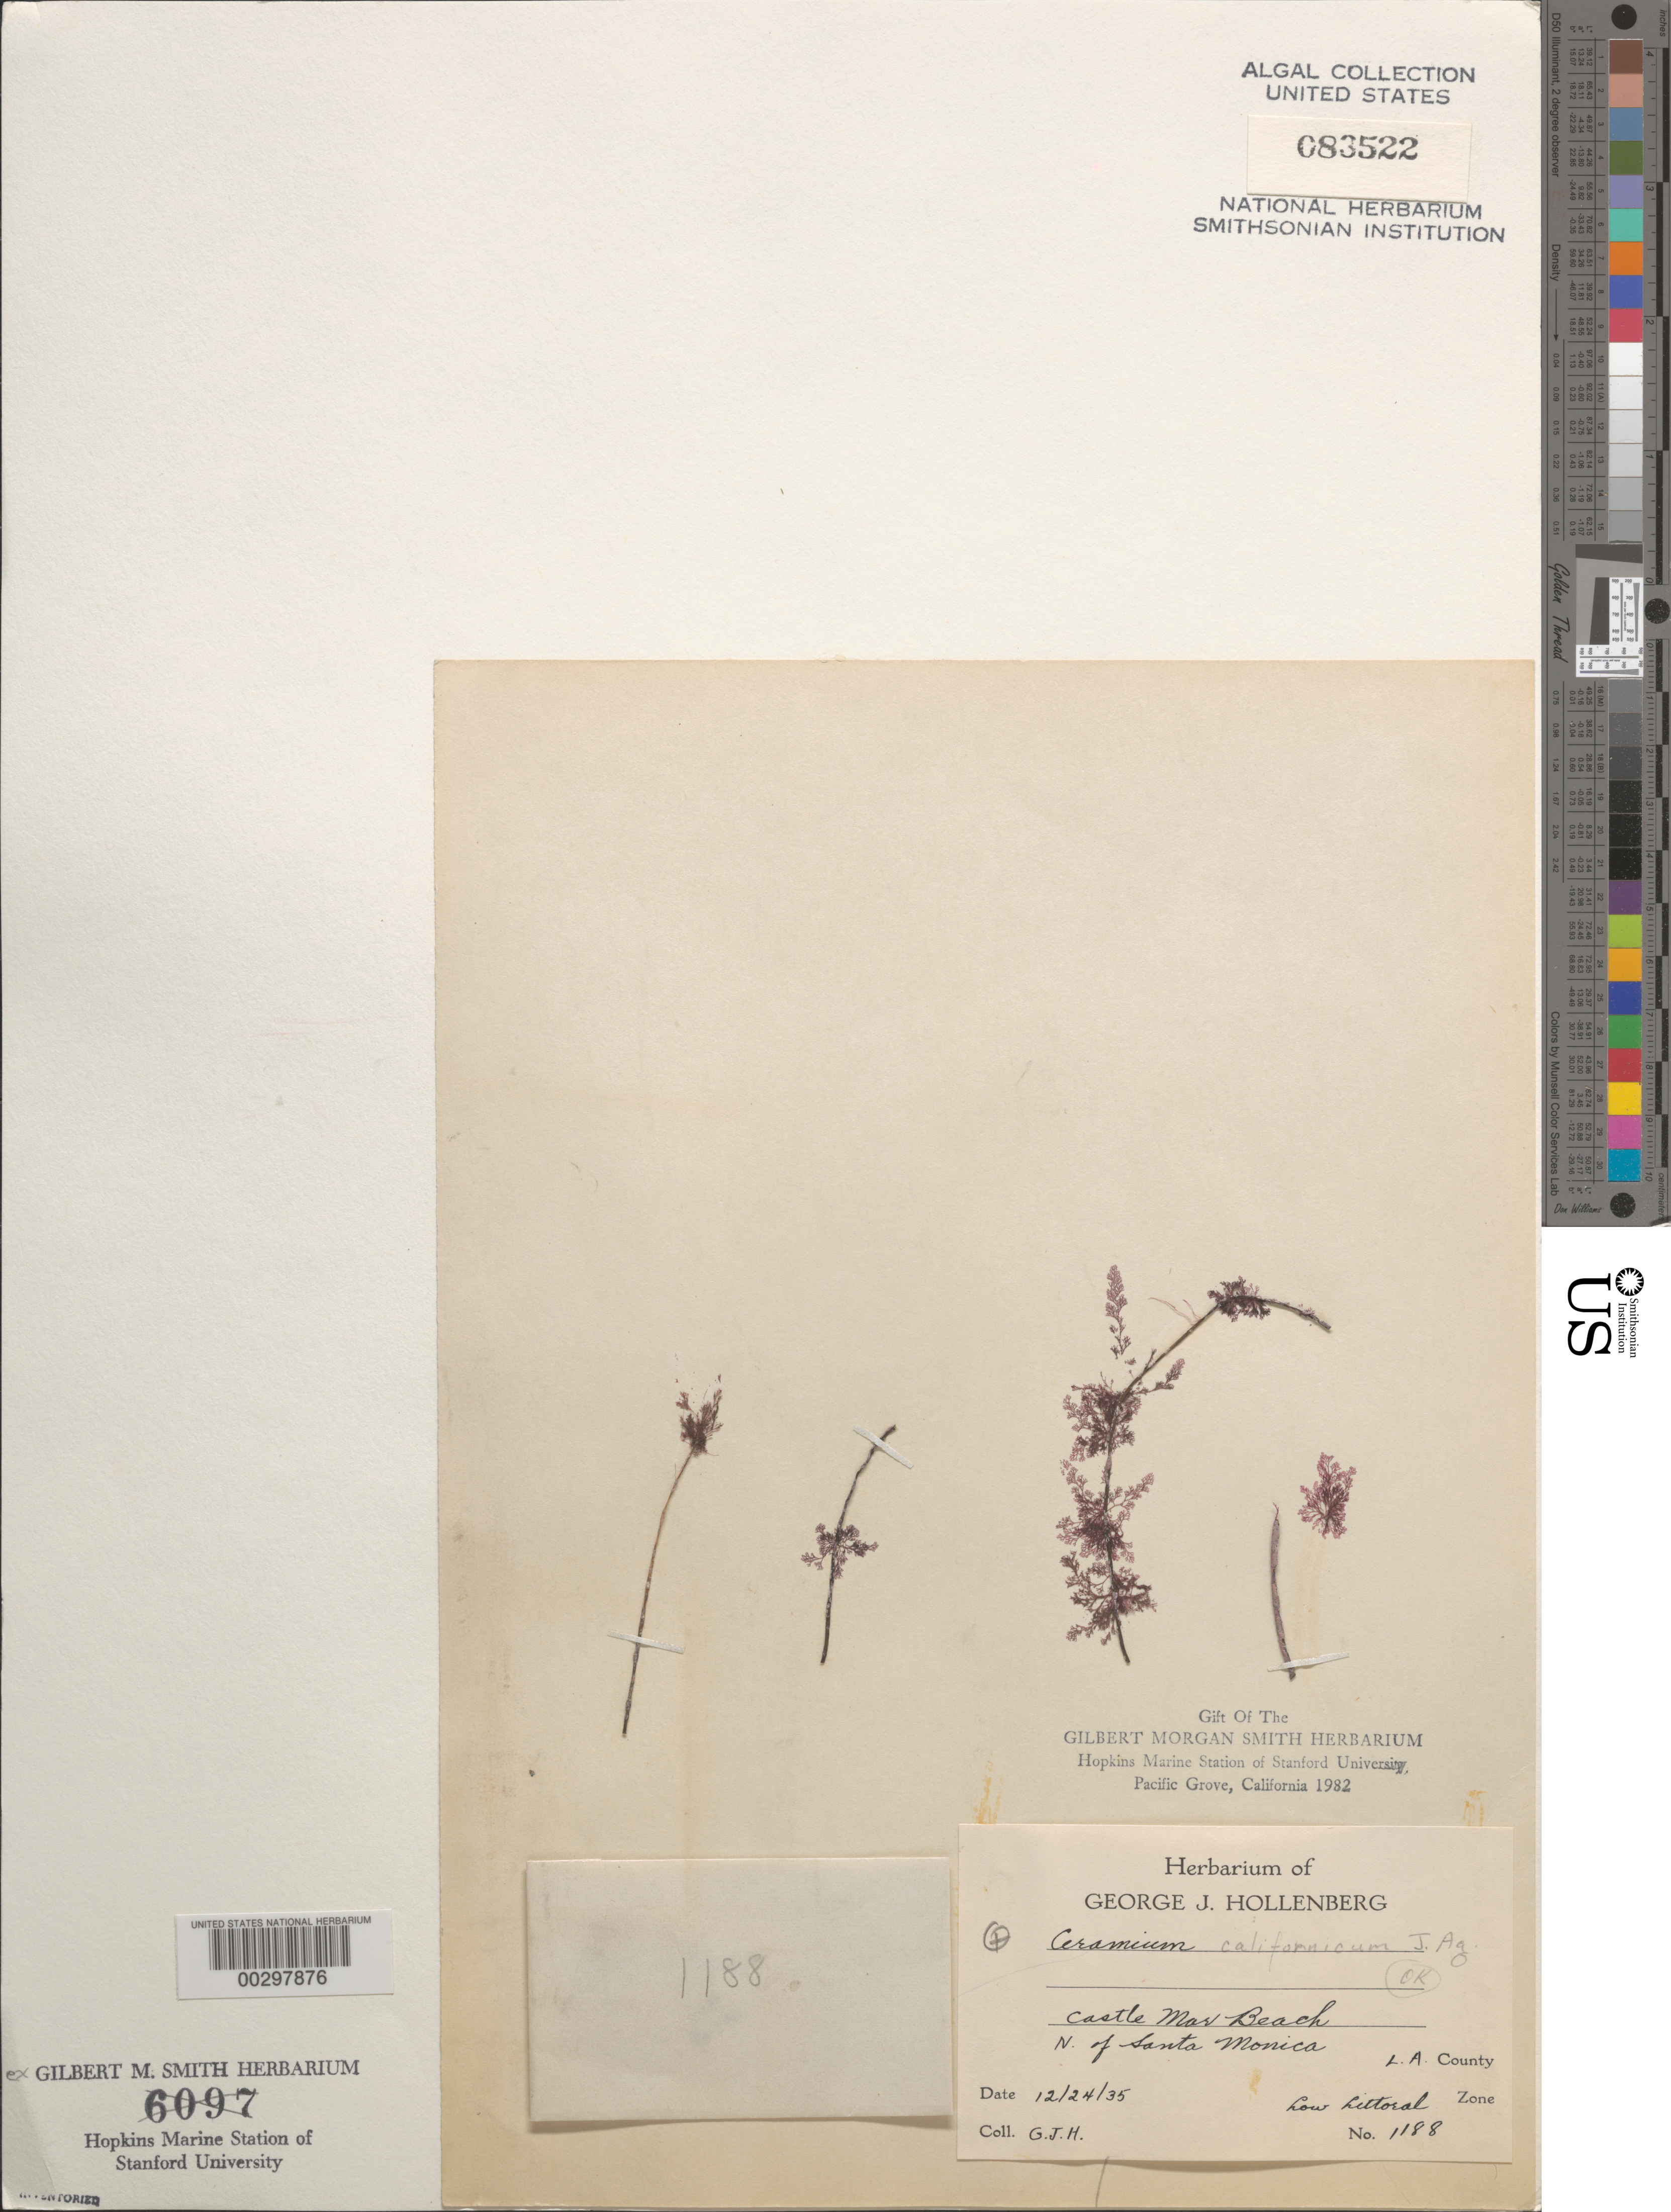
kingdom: Plantae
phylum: Rhodophyta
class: Florideophyceae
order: Ceramiales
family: Ceramiaceae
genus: Ceramium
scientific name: Ceramium californicum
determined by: Hollenberg, George J.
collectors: G. Hollenberg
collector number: GJH 1188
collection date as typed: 24 Dec 1935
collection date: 1935-12-24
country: United States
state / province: California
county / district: Los Angeles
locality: Castle Mar Beach, north of Santa Monica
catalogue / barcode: US 83522